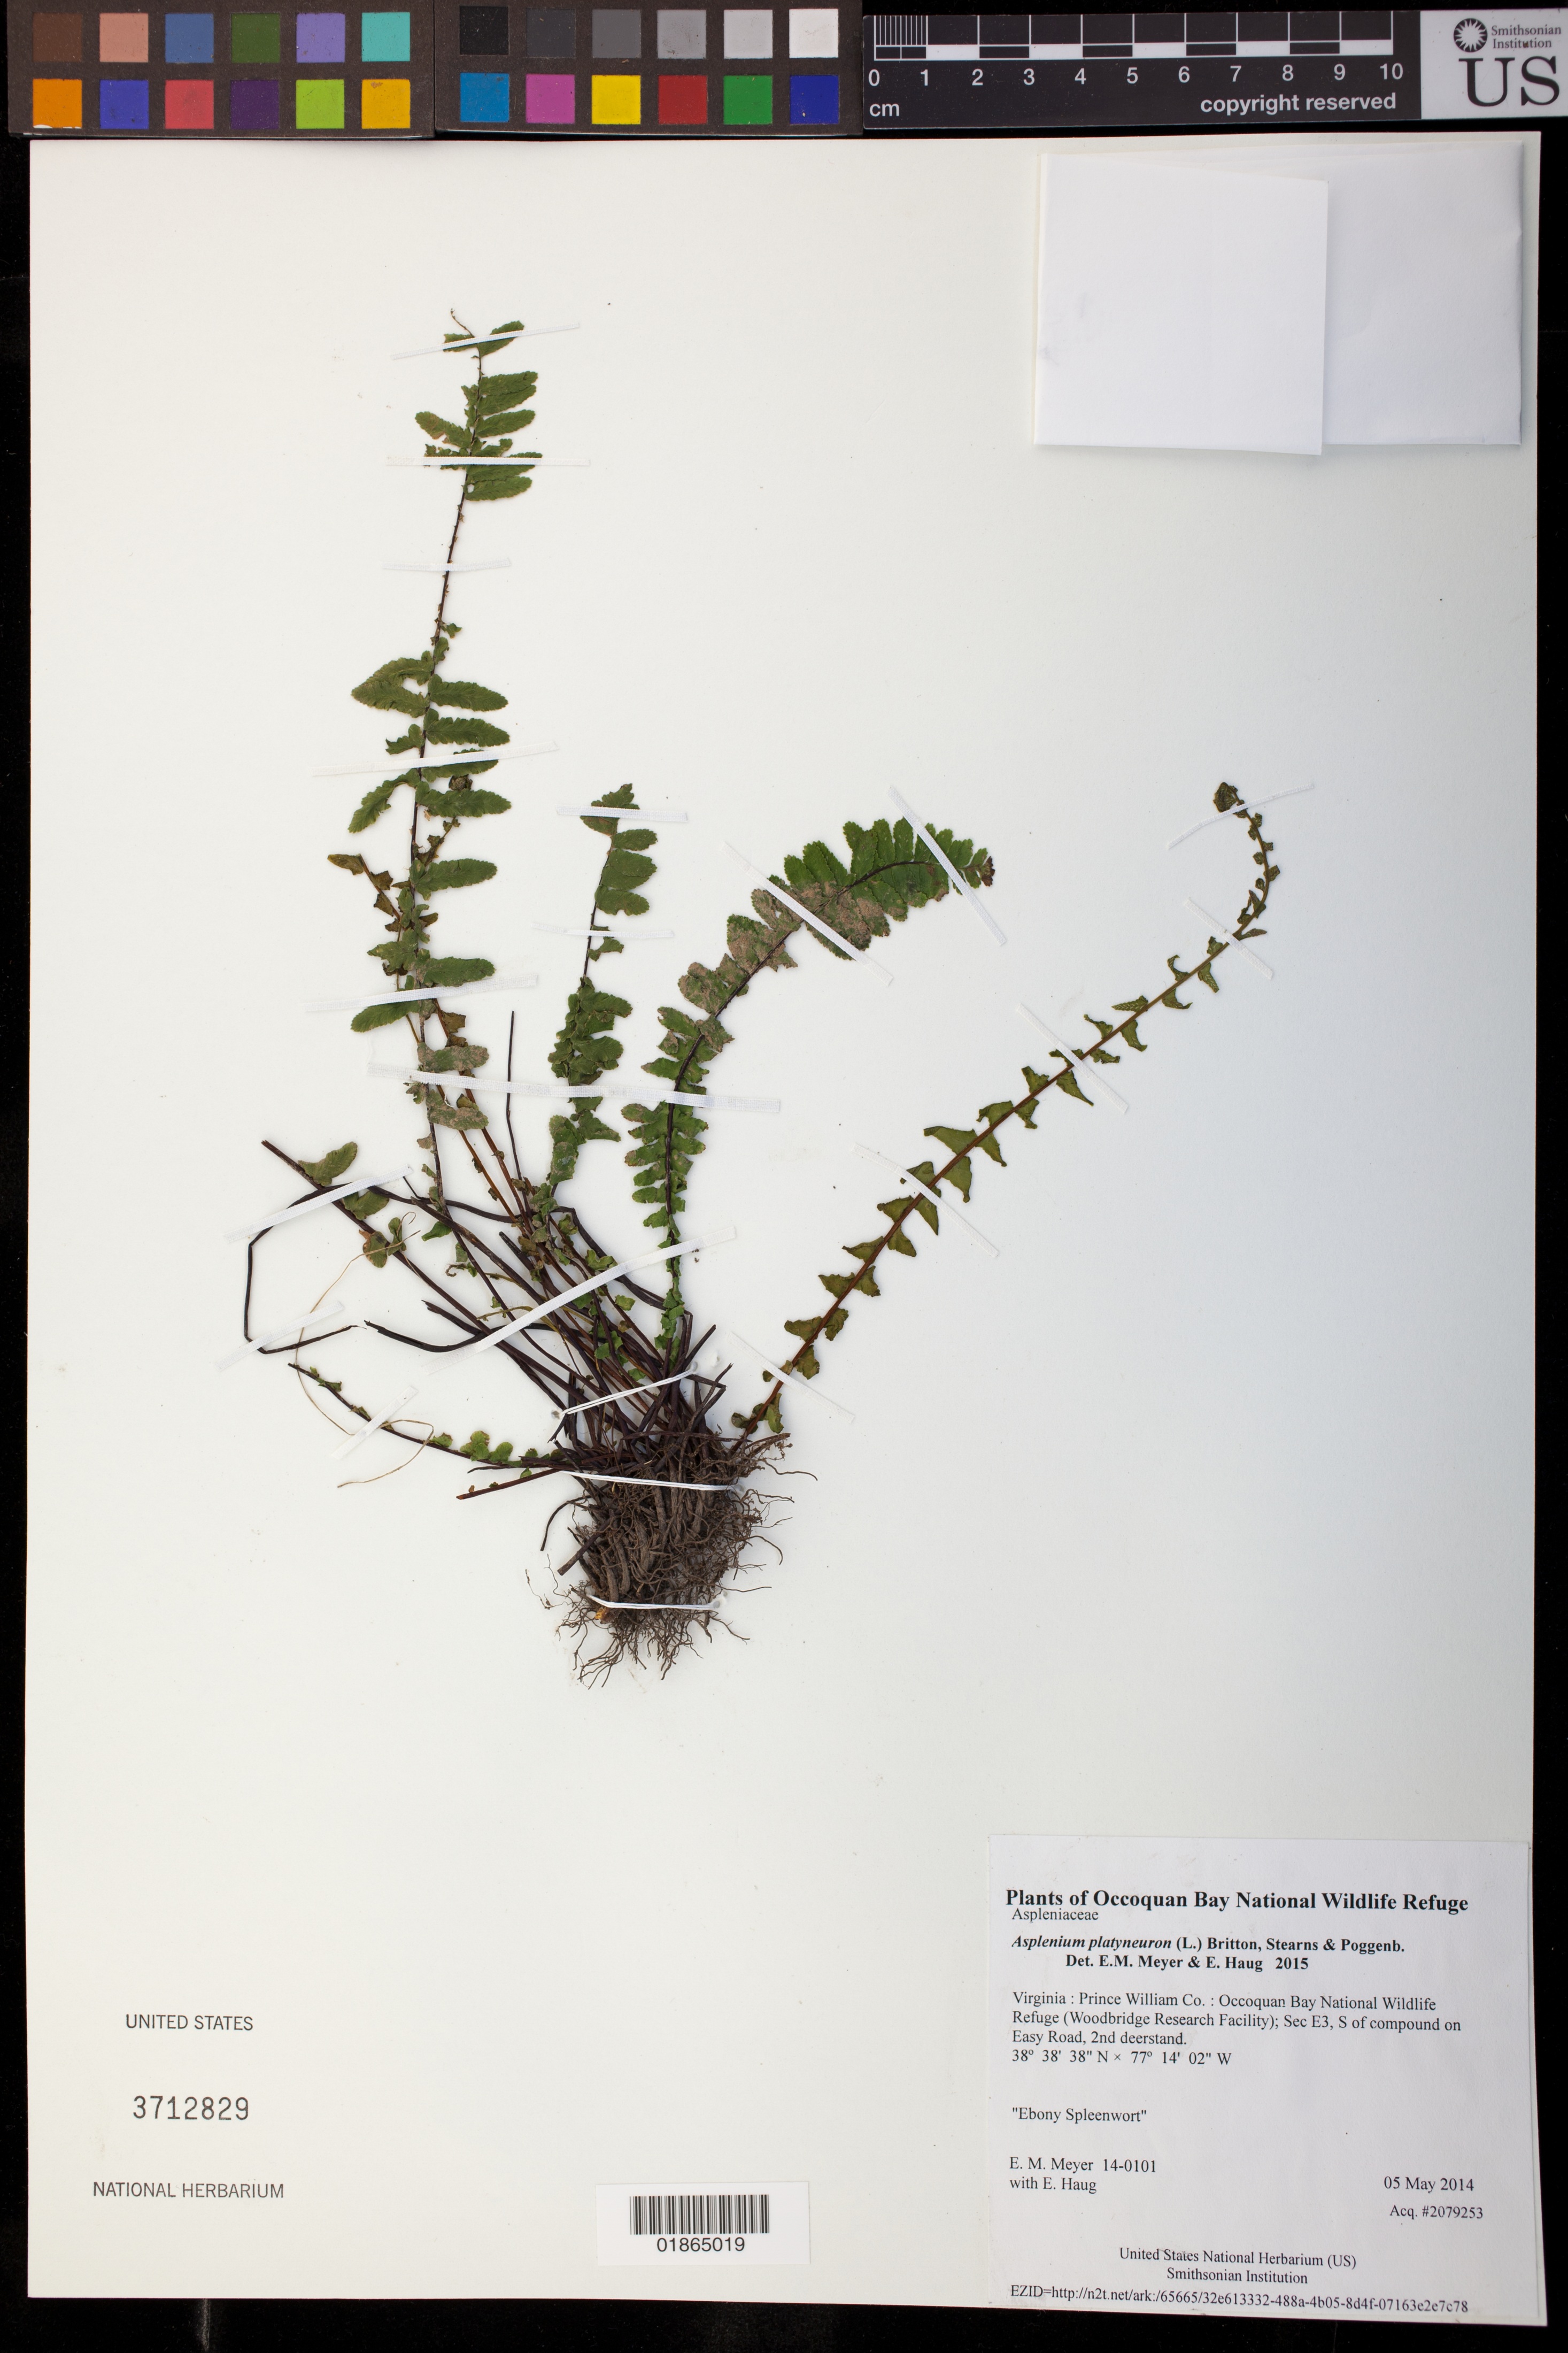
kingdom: Plantae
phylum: Tracheophyta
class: Polypodiopsida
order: Polypodiales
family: Aspleniaceae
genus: Asplenium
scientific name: Asplenium platyneuron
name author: (L.) Britton, Stearns & Poggenb.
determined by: Meyer, E. M.; Haug, E.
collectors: E. M. Meyer & E. Haug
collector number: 14-0101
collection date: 2014-05-05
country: United States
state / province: Virginia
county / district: Prince William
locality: Occoquan Bay National Wildlife Refuge (Woodbridge Research Facility); Sec E3, S of compound on Easy Road, 2nd deerstand.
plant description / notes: Ebony Spleenwort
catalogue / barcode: US 3712829